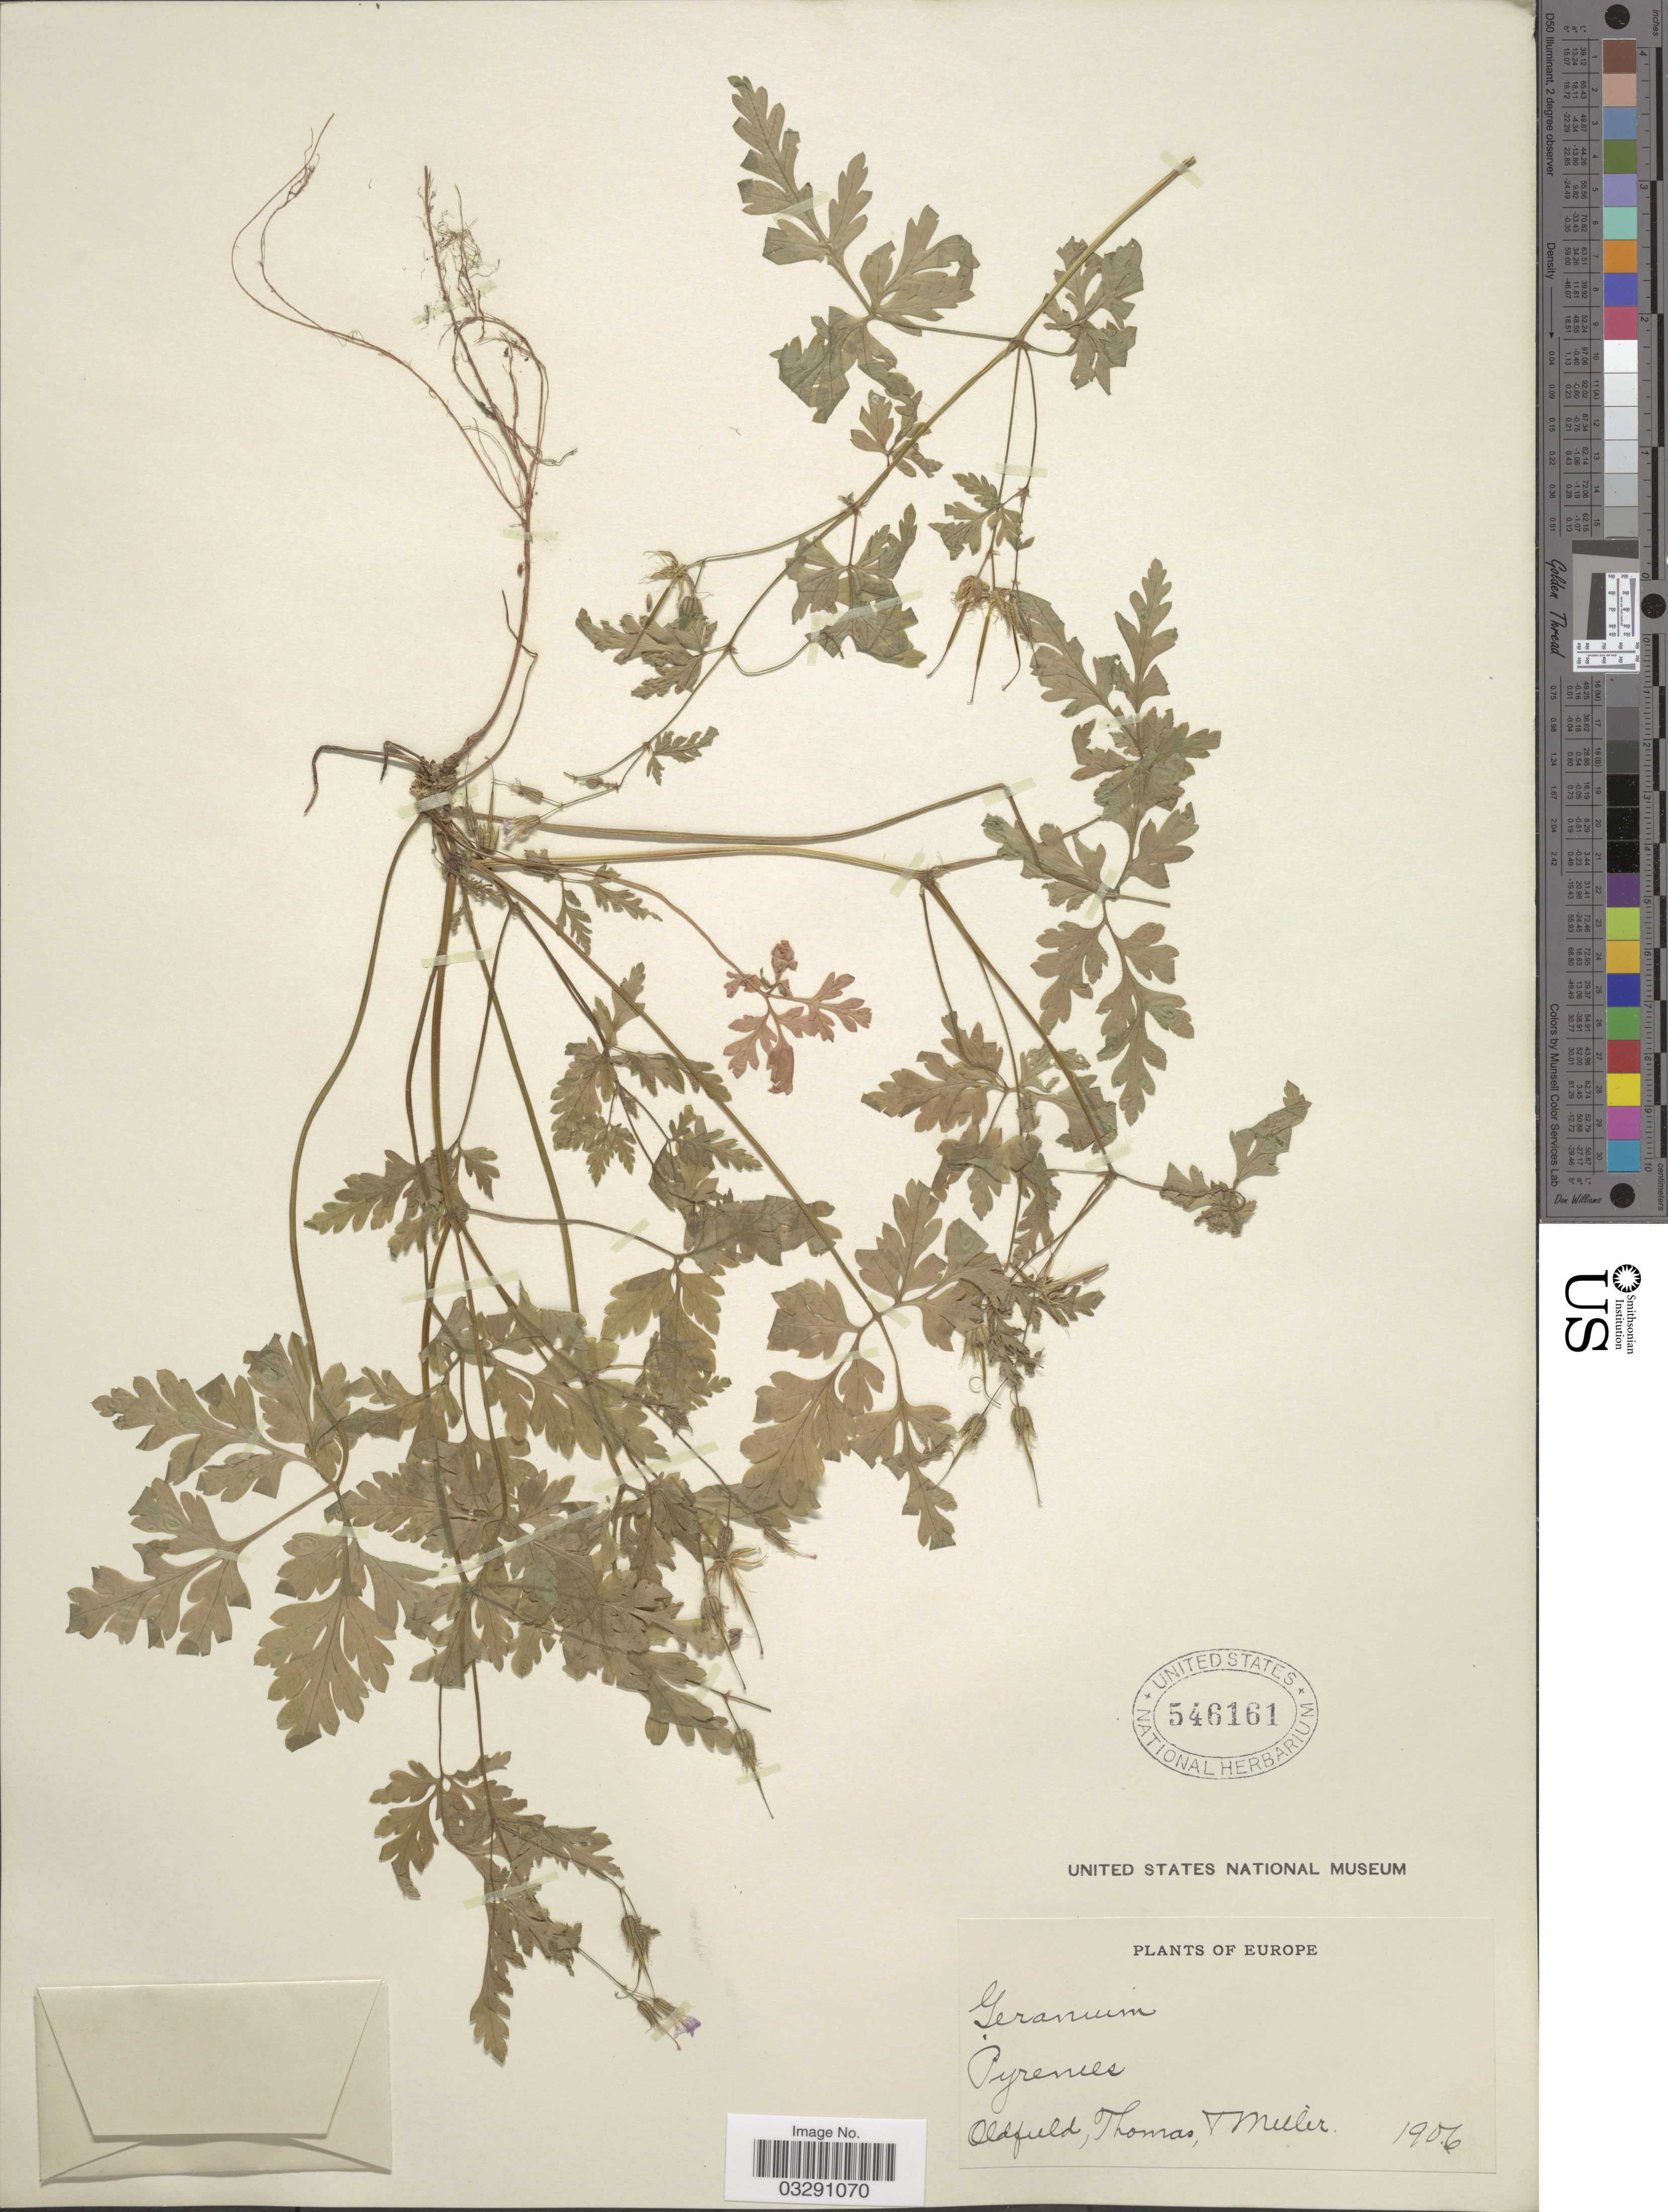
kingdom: Plantae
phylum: Tracheophyta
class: Magnoliopsida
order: Geraniales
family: Geraniaceae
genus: Geranium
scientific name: Geranium sp.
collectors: Oldfield, -- Thomas & T. Miller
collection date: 1906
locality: Europe. Pyrenees.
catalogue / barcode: US 546161